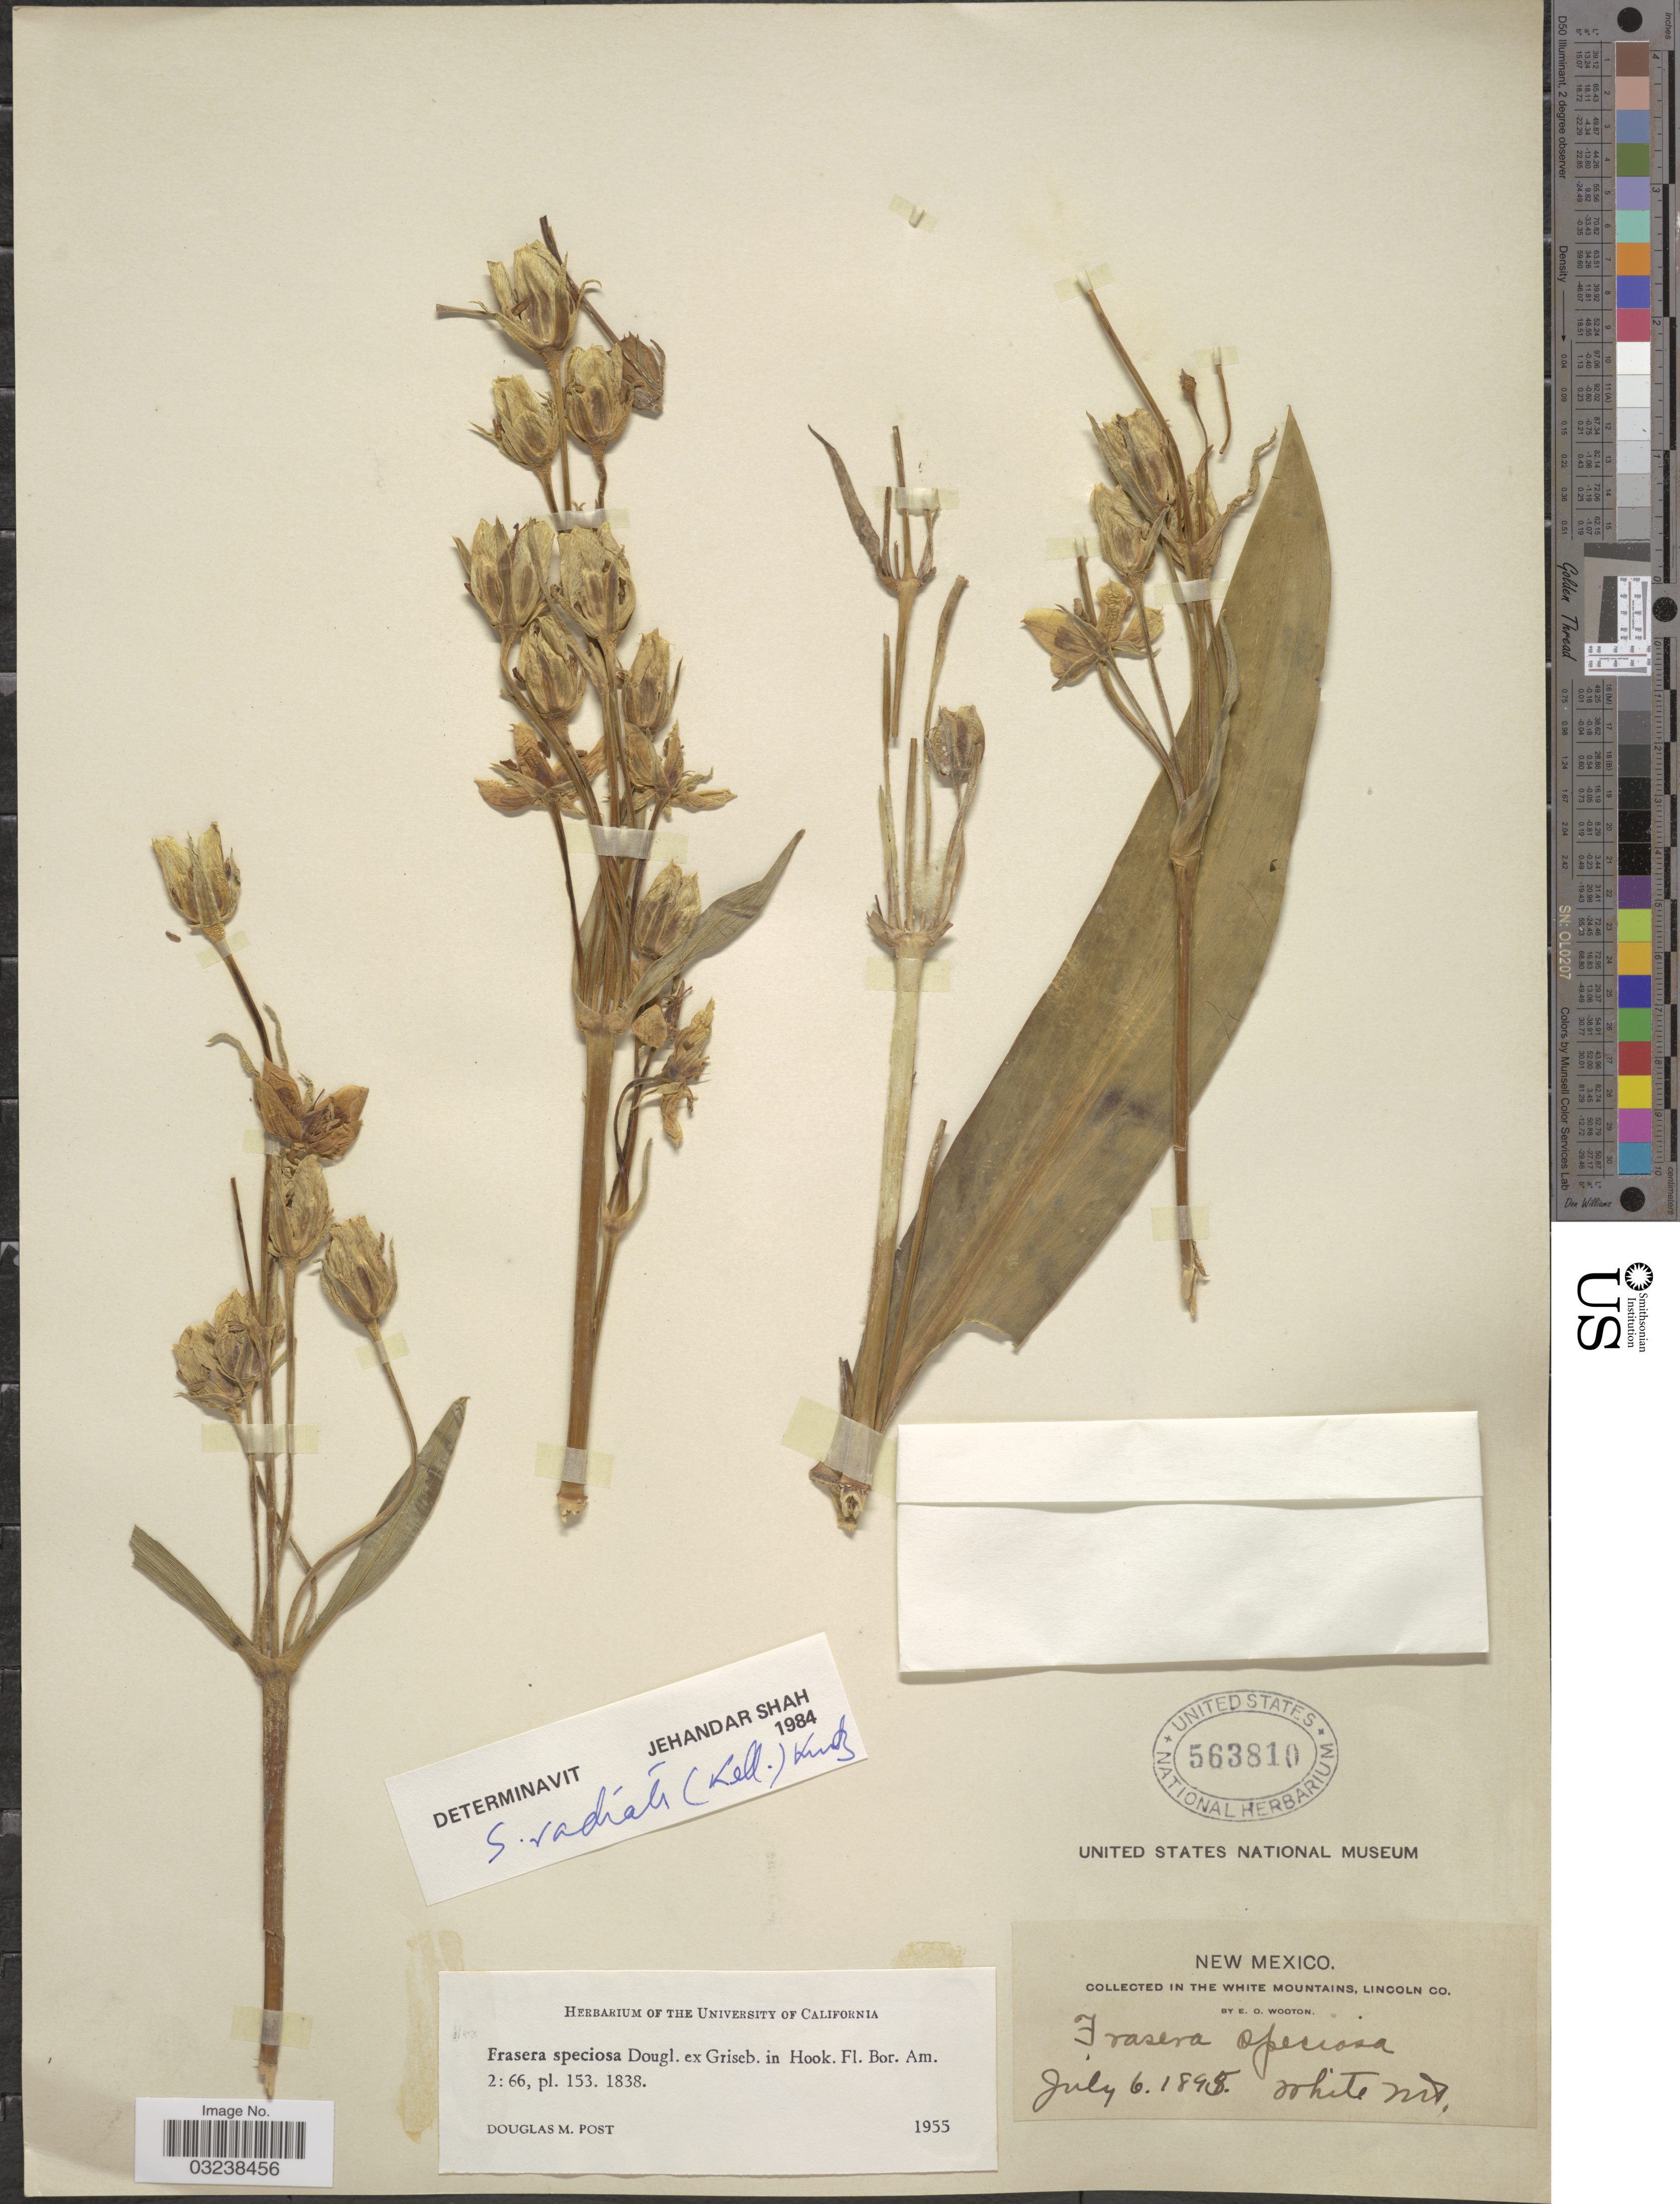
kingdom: Plantae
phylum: Tracheophyta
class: Magnoliopsida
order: Gentianales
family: Gentianaceae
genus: Swertia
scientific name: Swertia radiata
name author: (Kellogg) Kuntze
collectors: E. O. Wooton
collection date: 1895-07-06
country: United States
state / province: New Mexico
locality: In the White Mountains, Lincoln Co. White Mt.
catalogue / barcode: US 563810